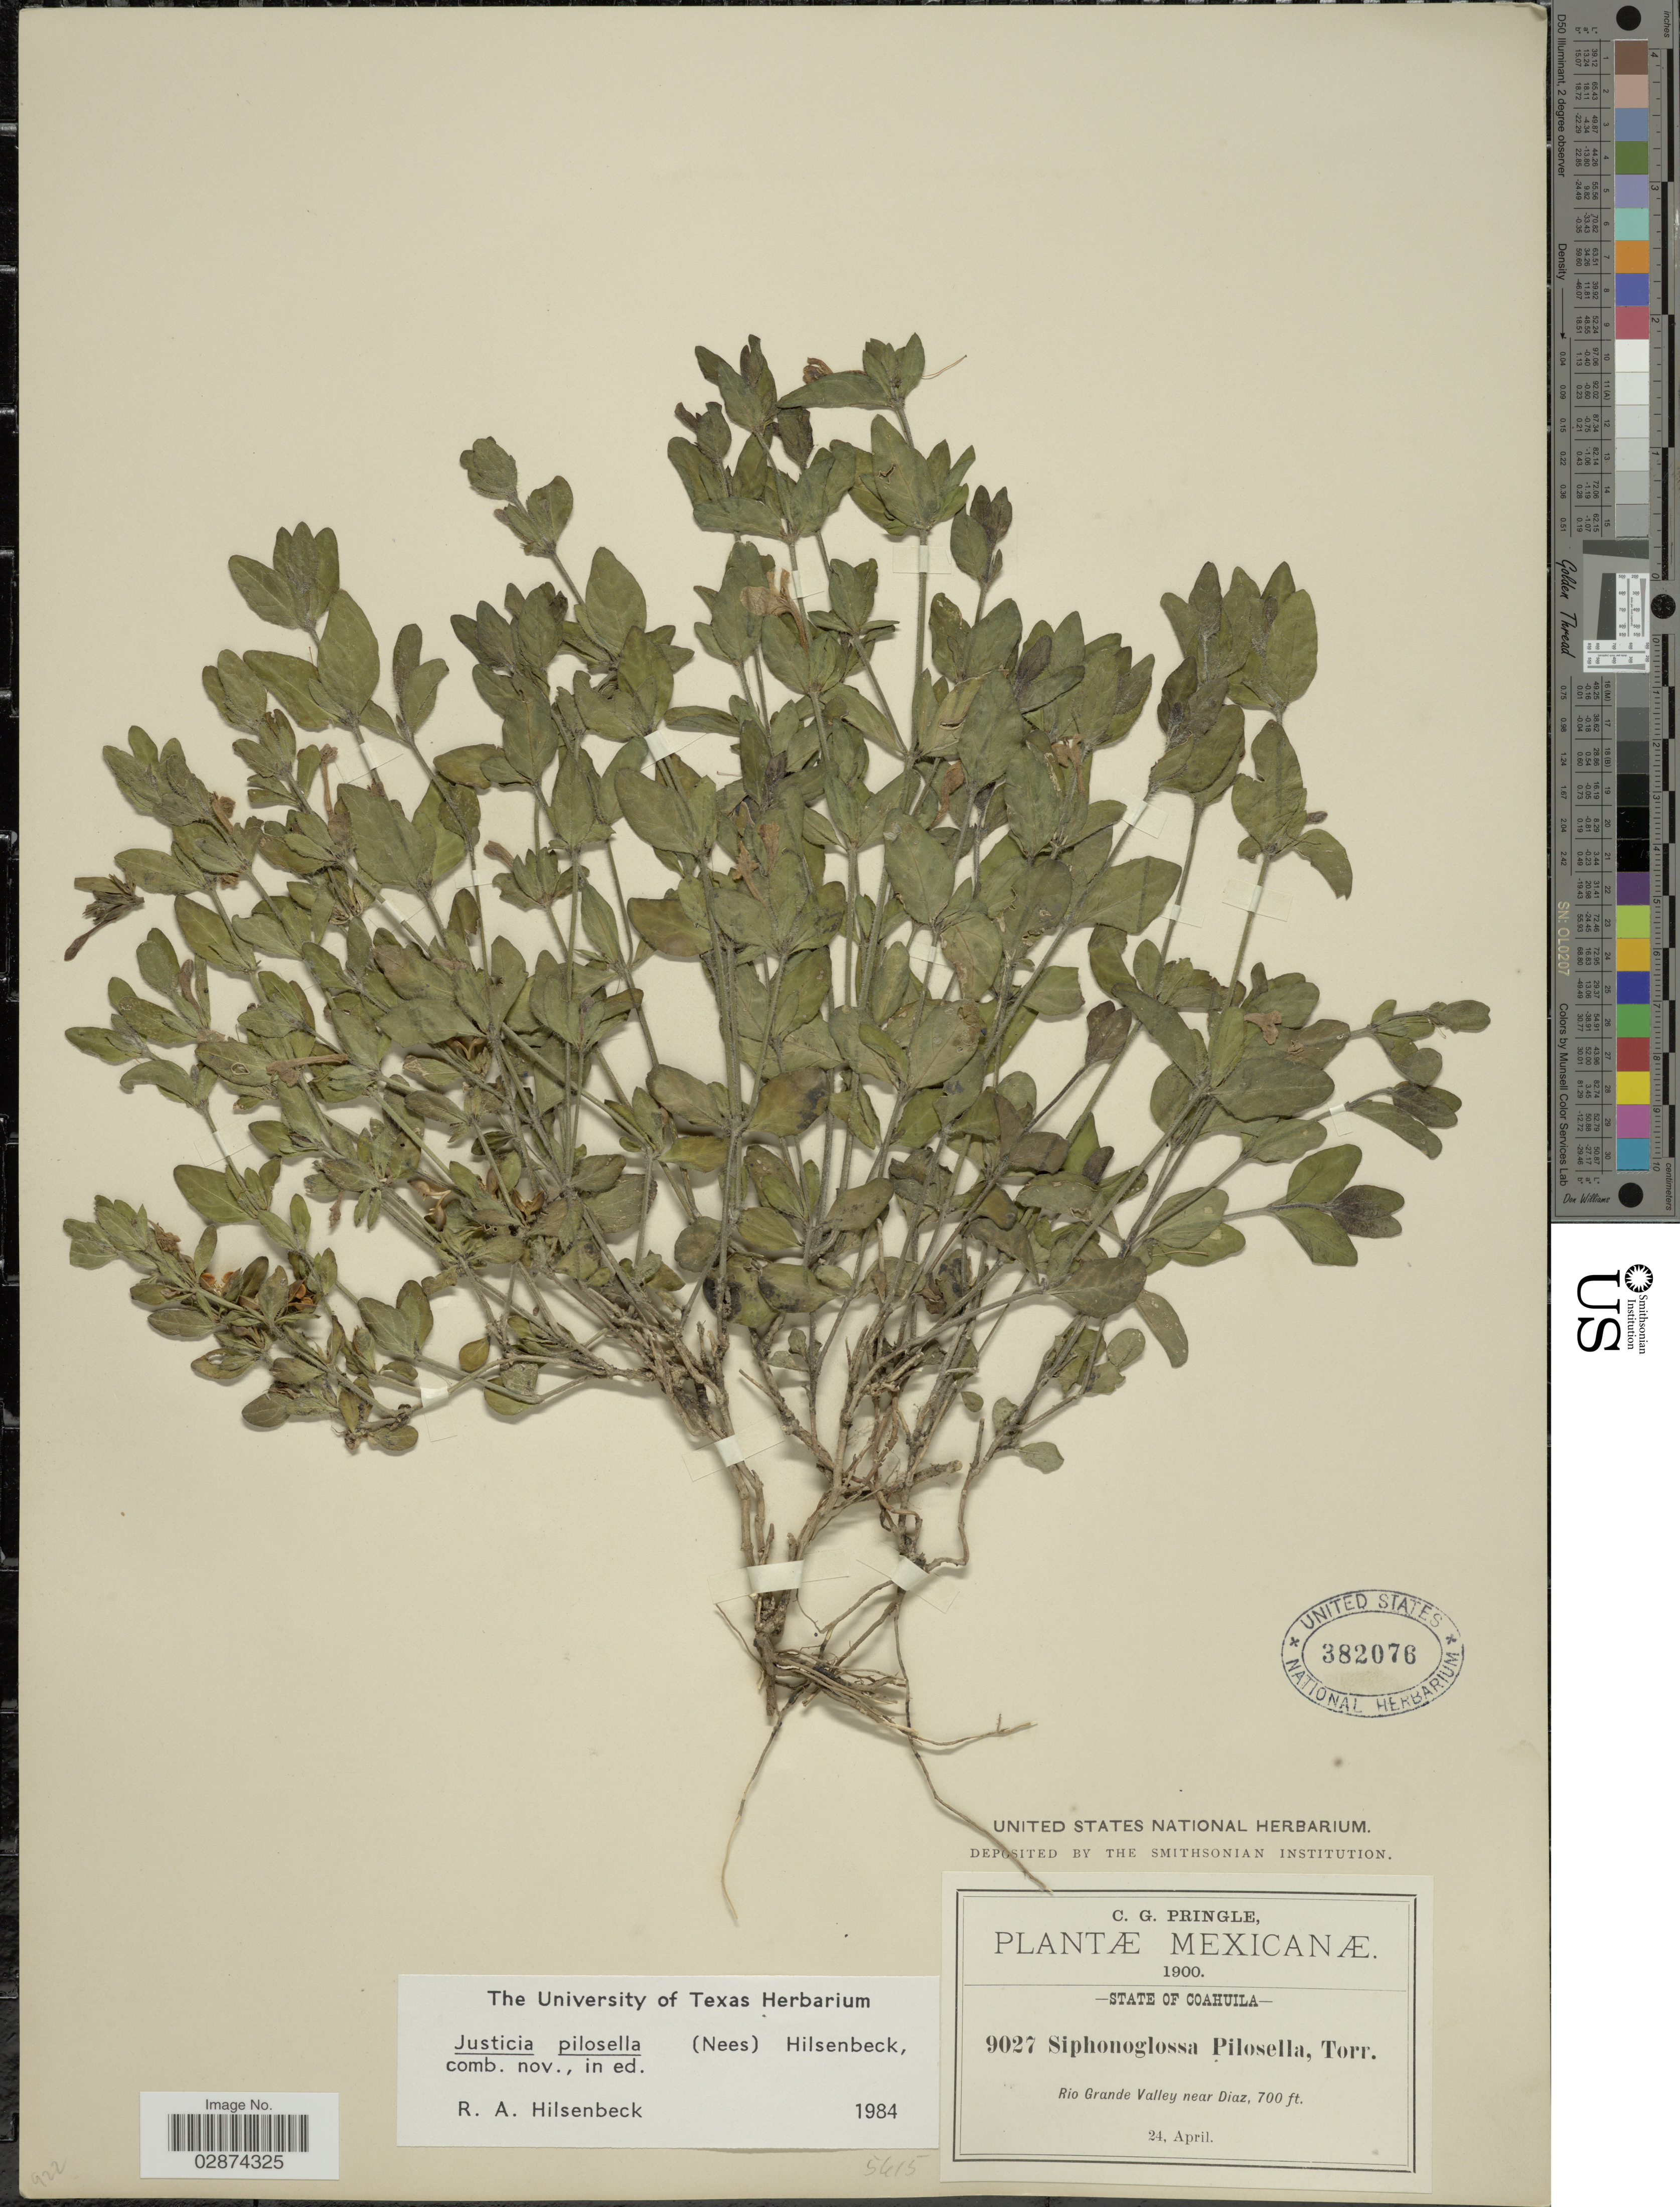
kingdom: Plantae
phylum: Tracheophyta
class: Magnoliopsida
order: Lamiales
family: Acanthaceae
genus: Justicia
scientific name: Justicia pilosella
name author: (Nees) Hilsenb.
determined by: Fisher, Amanda, (LOB), California State University, Long Beach (UNITED STATES)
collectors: C. G. Pringle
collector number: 9027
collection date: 1900-04-24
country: Mexico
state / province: Coahuila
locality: Rio Grande Valley near Diaz.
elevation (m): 213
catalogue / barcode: US 382076